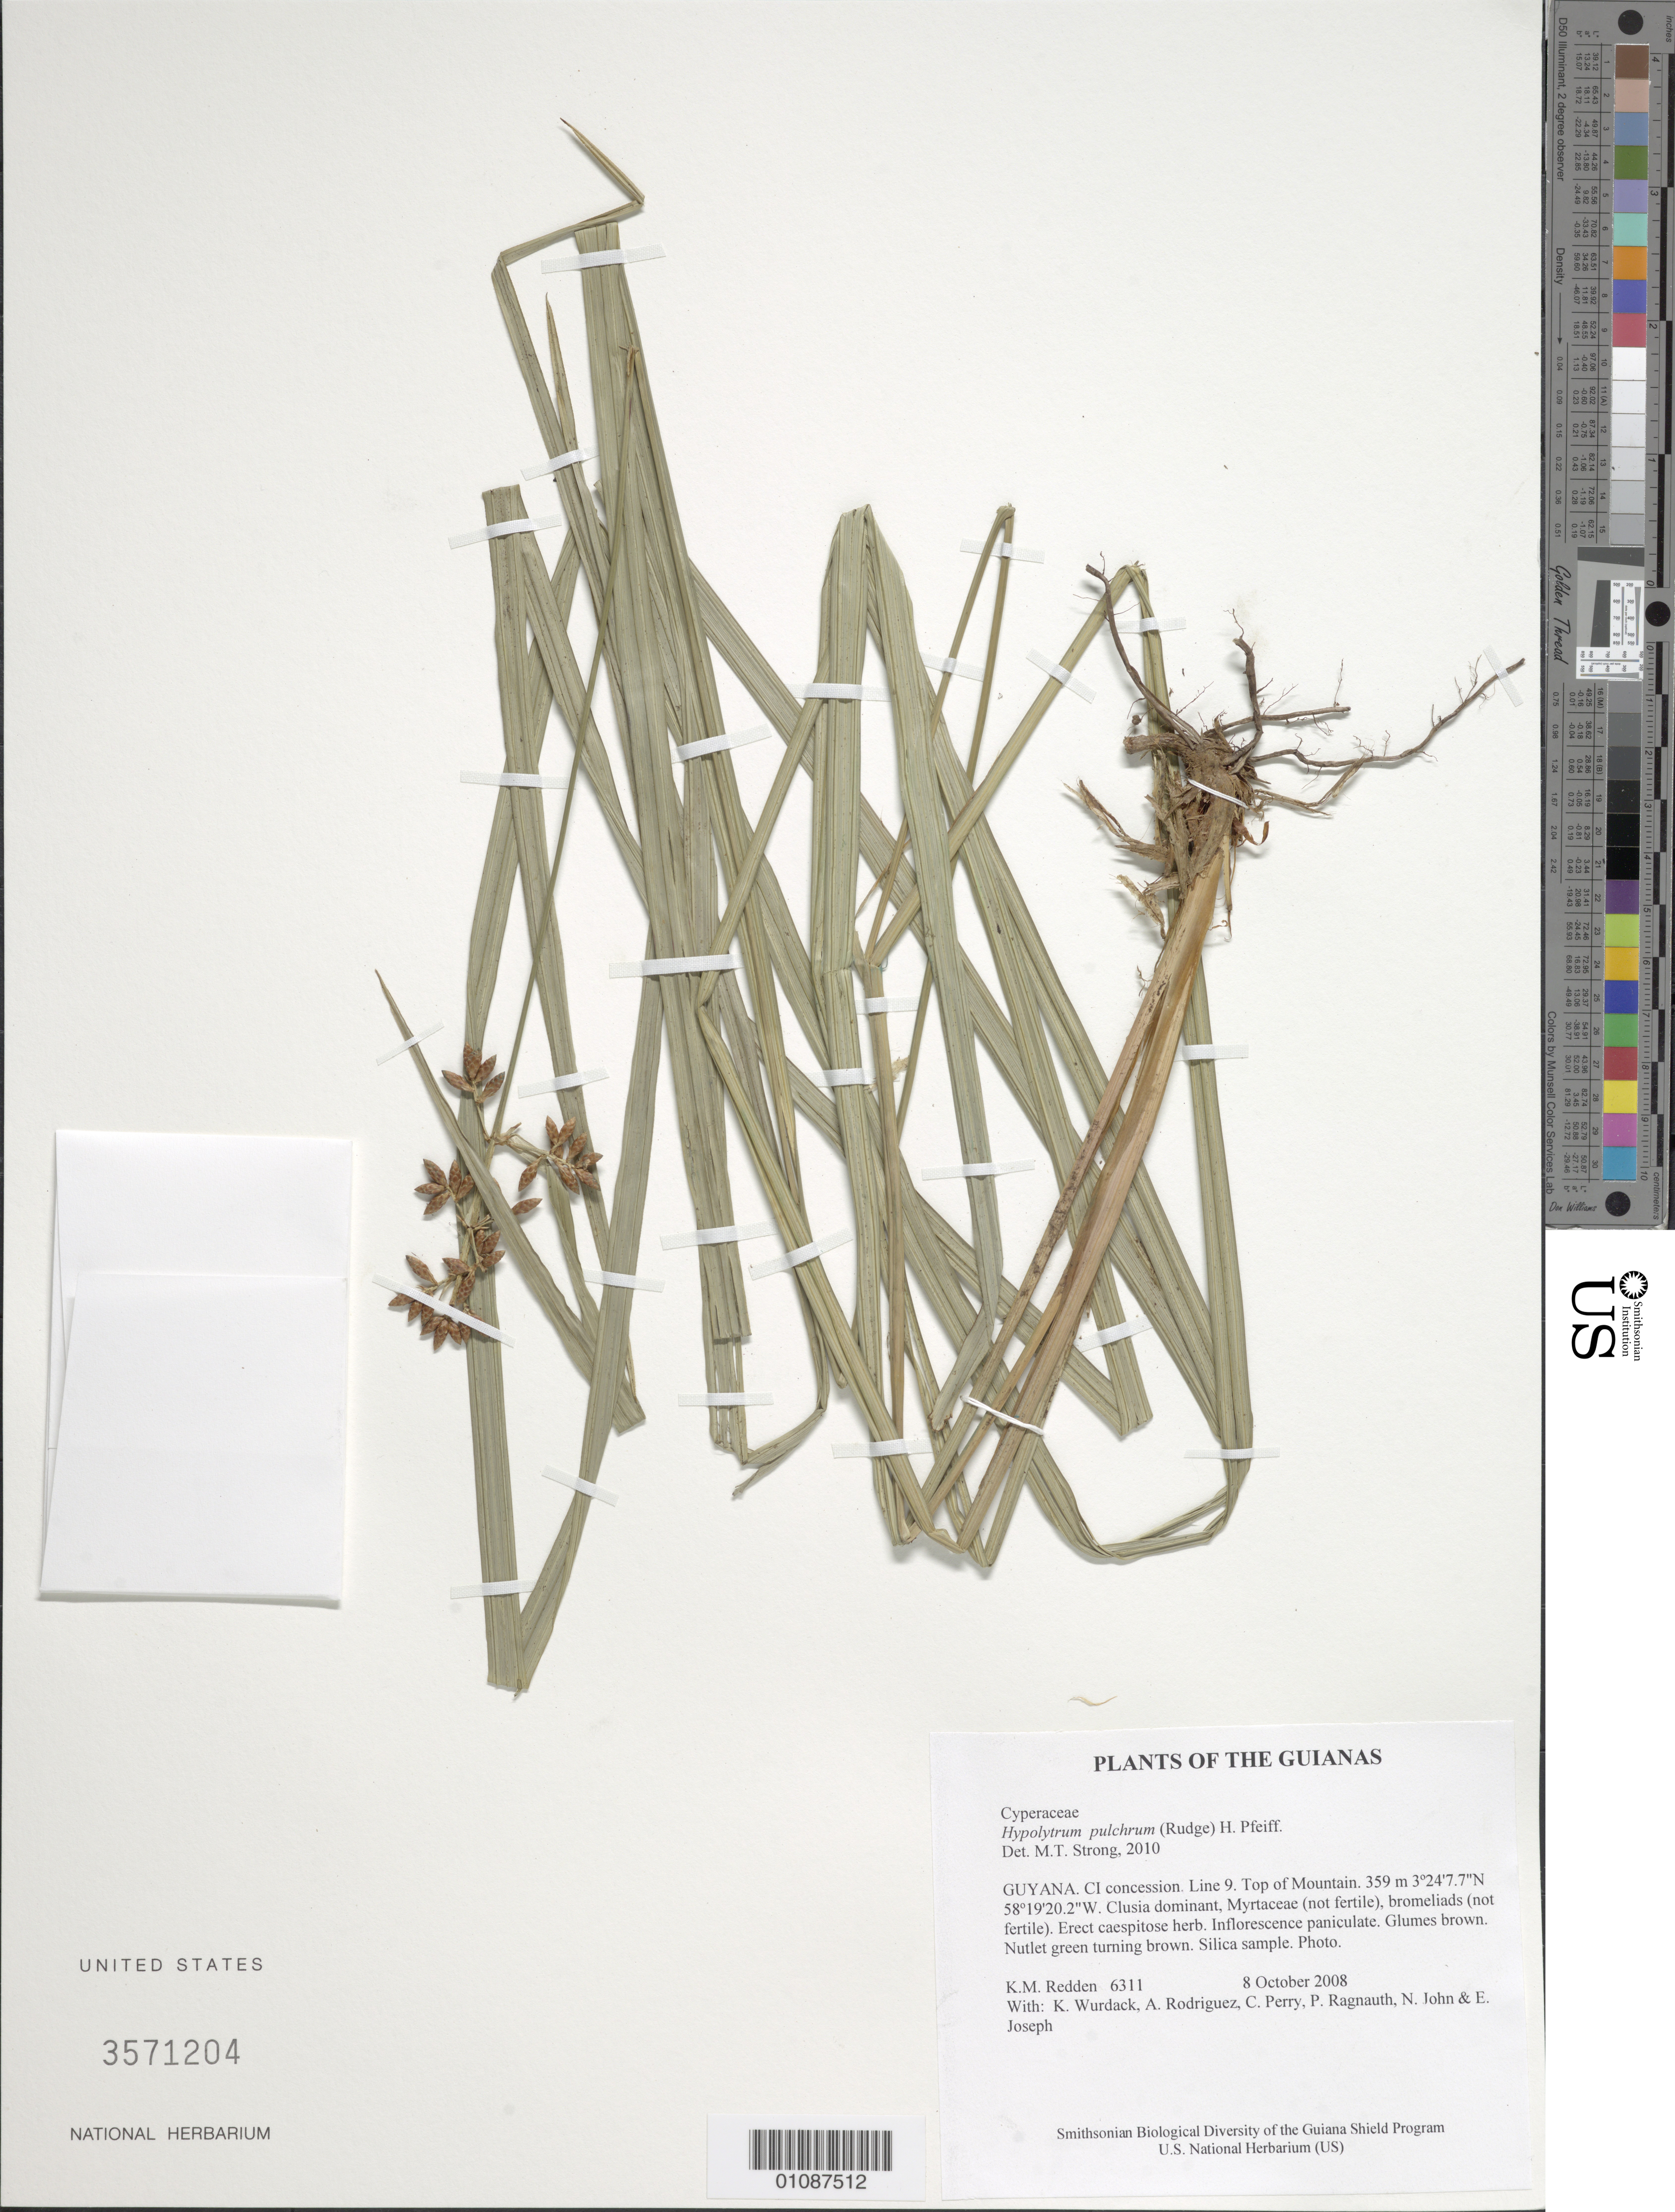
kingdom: Plantae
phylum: Tracheophyta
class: Liliopsida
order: Poales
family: Cyperaceae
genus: Hypolytrum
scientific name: Hypolytrum pulchrum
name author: (Rudge) H. Pfeiff.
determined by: Strong, M. T., (US), Smithsonian Institution - National Museum of Natural History (UNITED STATES)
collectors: K. M. Redden, K. Wurdack, A. Rodriguez, C. Perry, P. Ragnauth, N. John & E. Joseph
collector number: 6311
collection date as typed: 8 October 2008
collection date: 2008-10-08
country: Guyana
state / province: U. Takutu-U. Essequibo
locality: CI concession. Line 9. Top of Mountain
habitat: Clusia dominant, Myrtaceae (not fertile), bromeliads (not fertile)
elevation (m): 359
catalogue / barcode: US 3571204